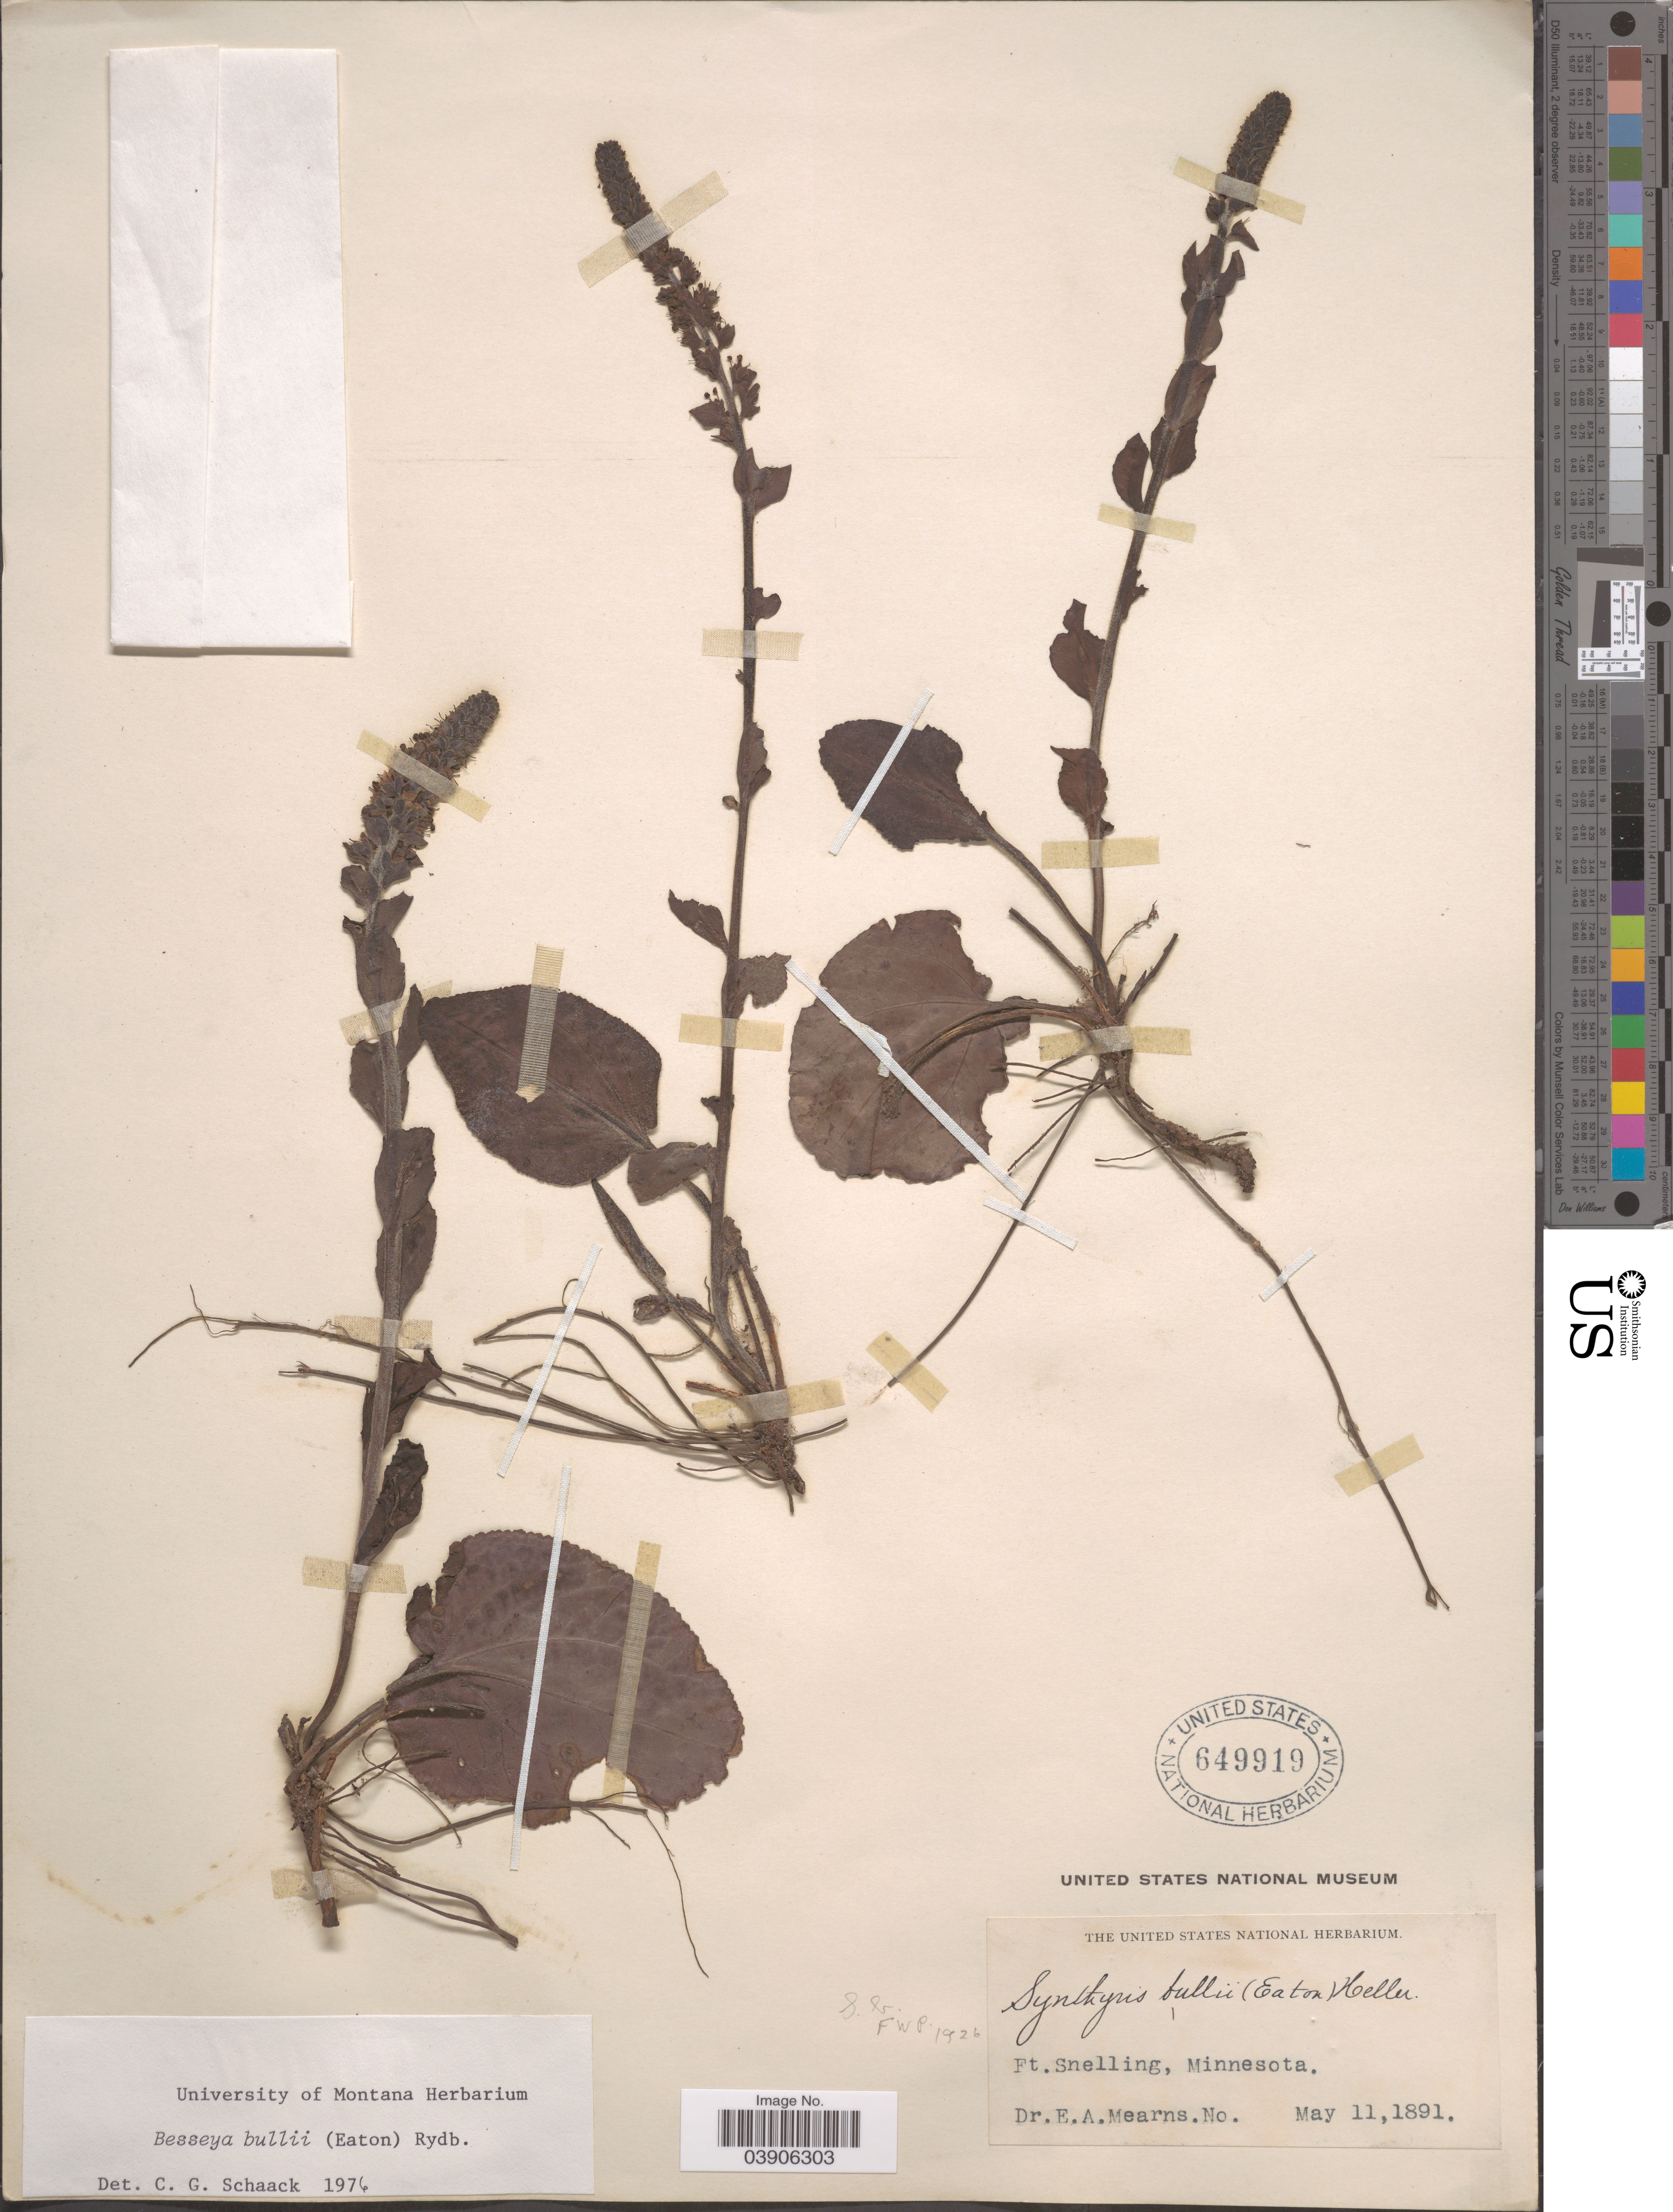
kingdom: Plantae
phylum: Tracheophyta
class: Magnoliopsida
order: Lamiales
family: Plantaginaceae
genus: Synthyris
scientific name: Synthyris bullii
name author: (Eaton) A. Heller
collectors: E. A. Mearns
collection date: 1891-05-11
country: United States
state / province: Minnesota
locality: Ft. Snelling.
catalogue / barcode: US 649919